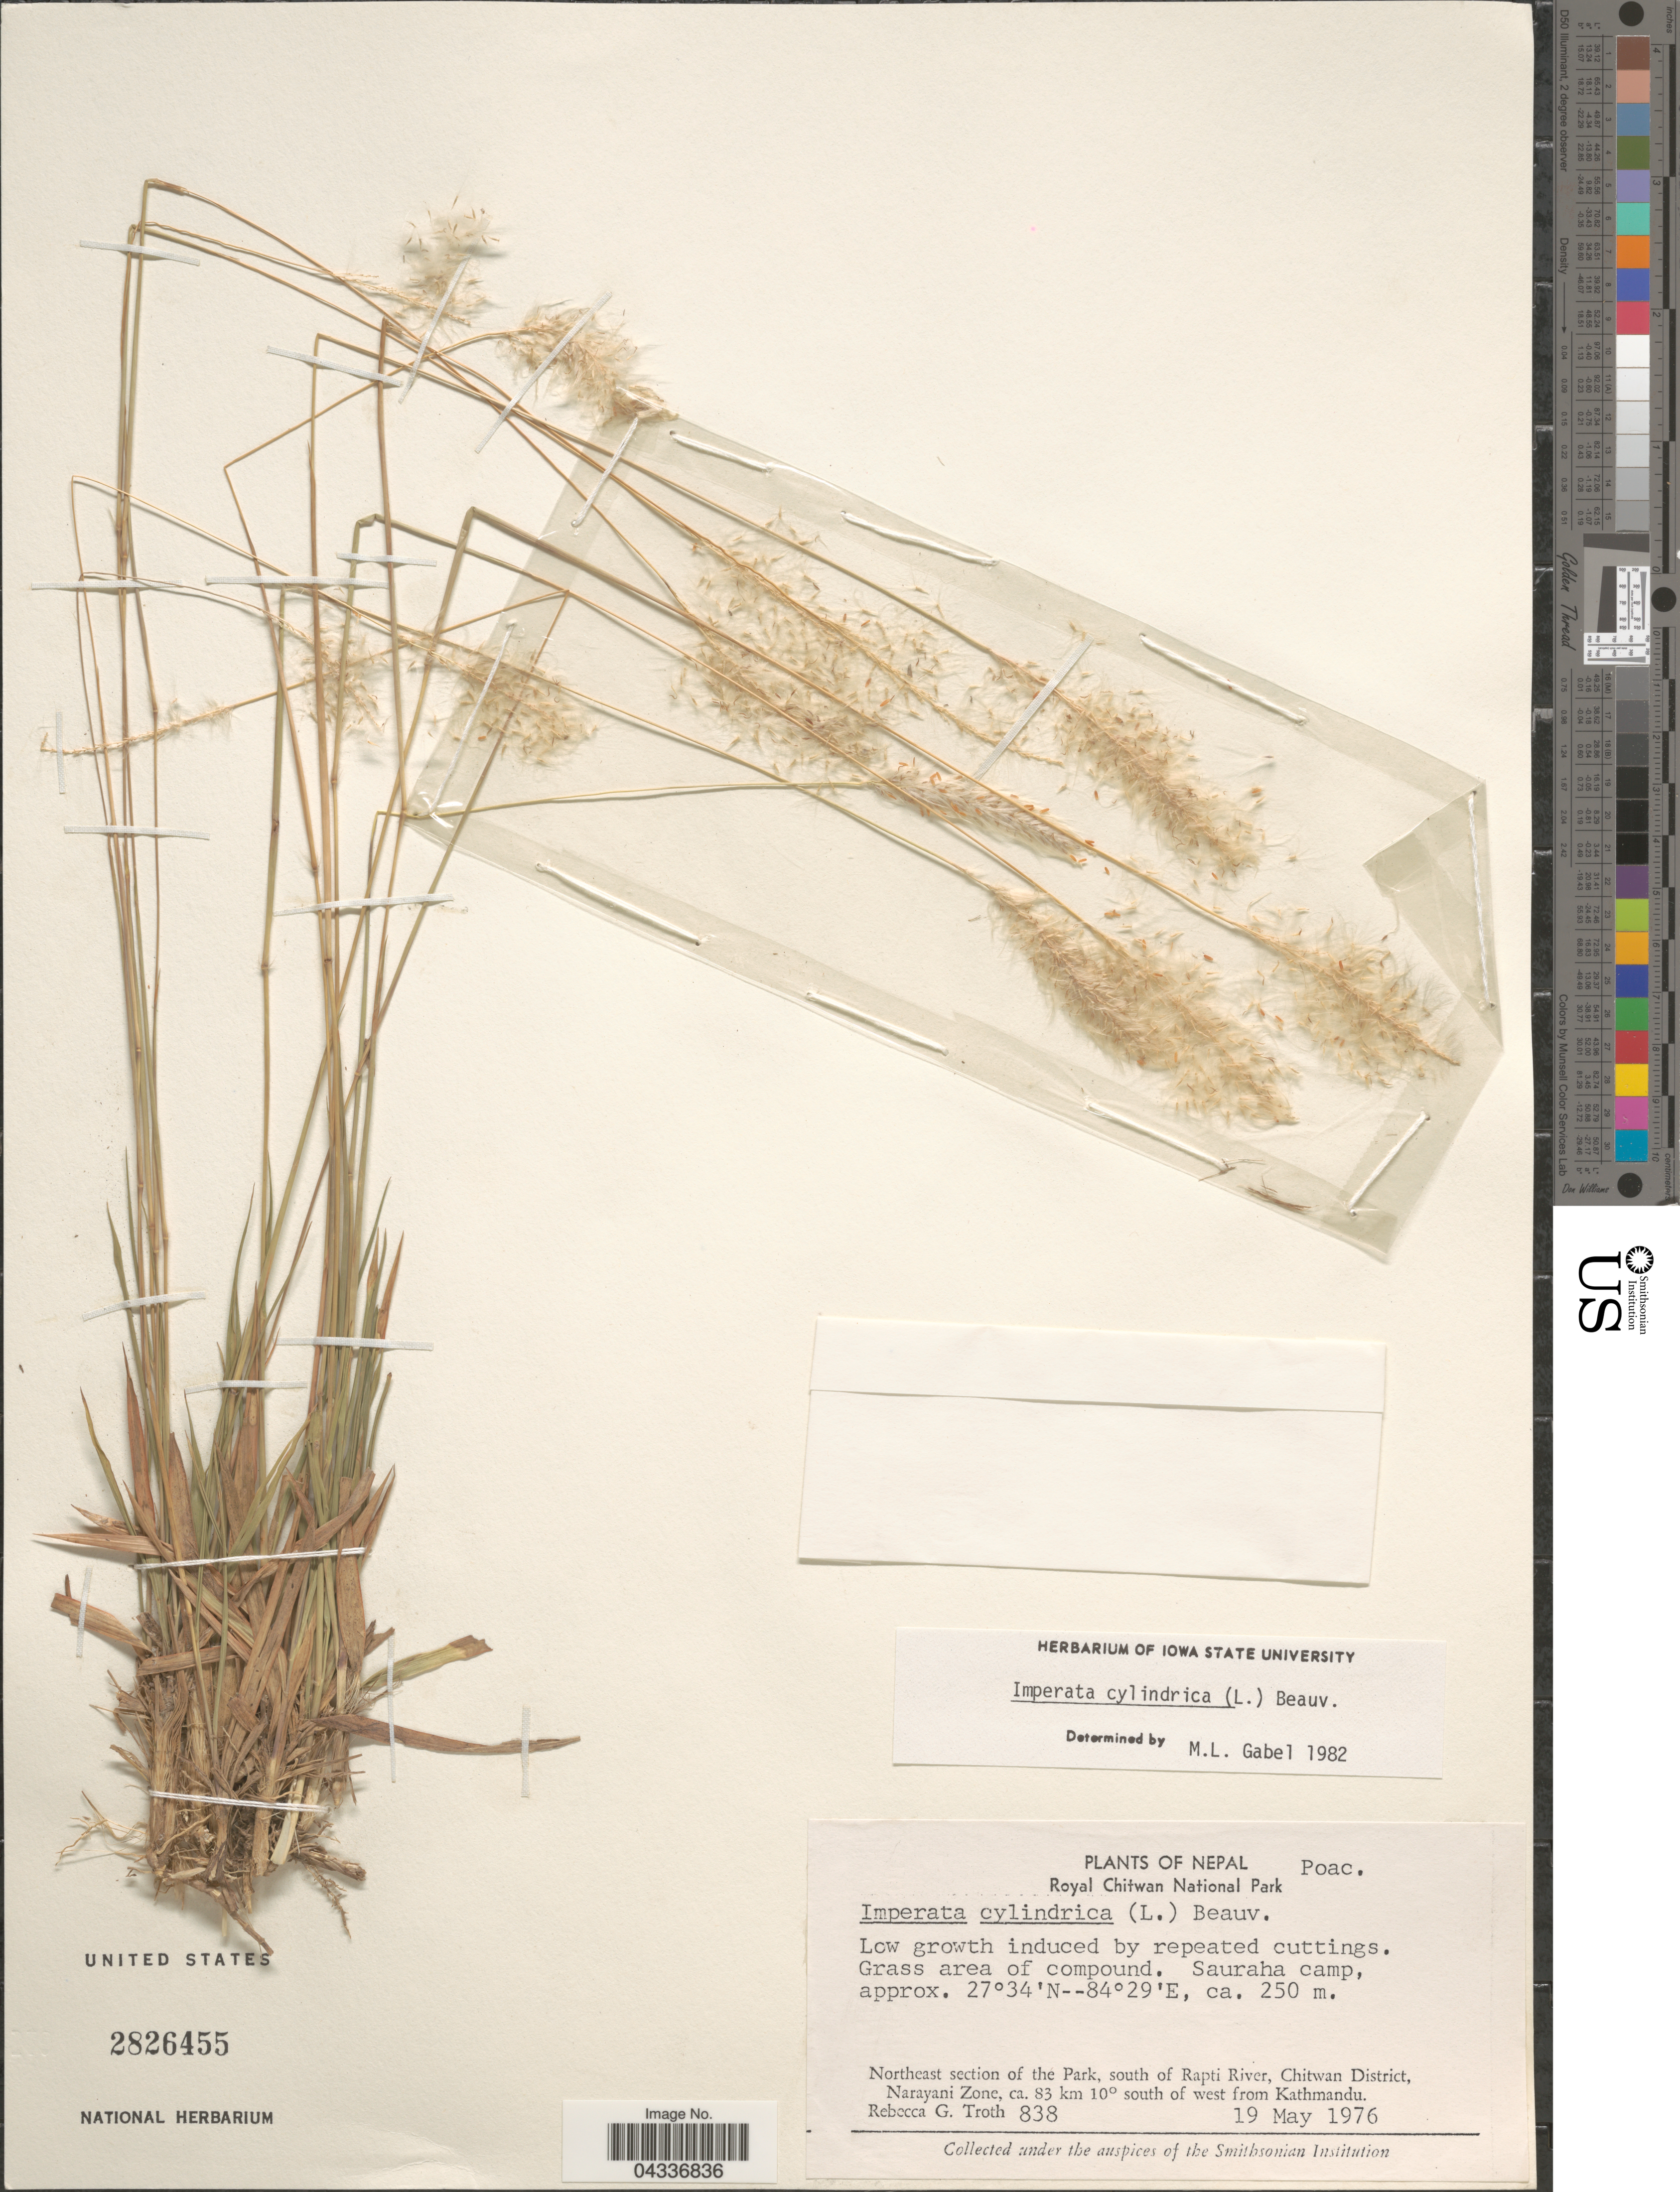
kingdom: Plantae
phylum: Tracheophyta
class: Liliopsida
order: Poales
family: Poaceae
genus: Imperata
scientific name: Imperata cylindrica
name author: (L.) P. Beauv.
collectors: R. Troth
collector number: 838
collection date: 1976-05-19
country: Nepal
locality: Royal Chitwan National Park. Sauraha camp. Northeast section of the Park, south of Rapti River, Chitwan District, Narayani Zone, ca. 83 km 10° south west from Kathmandu.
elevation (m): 250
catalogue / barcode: US 2826455